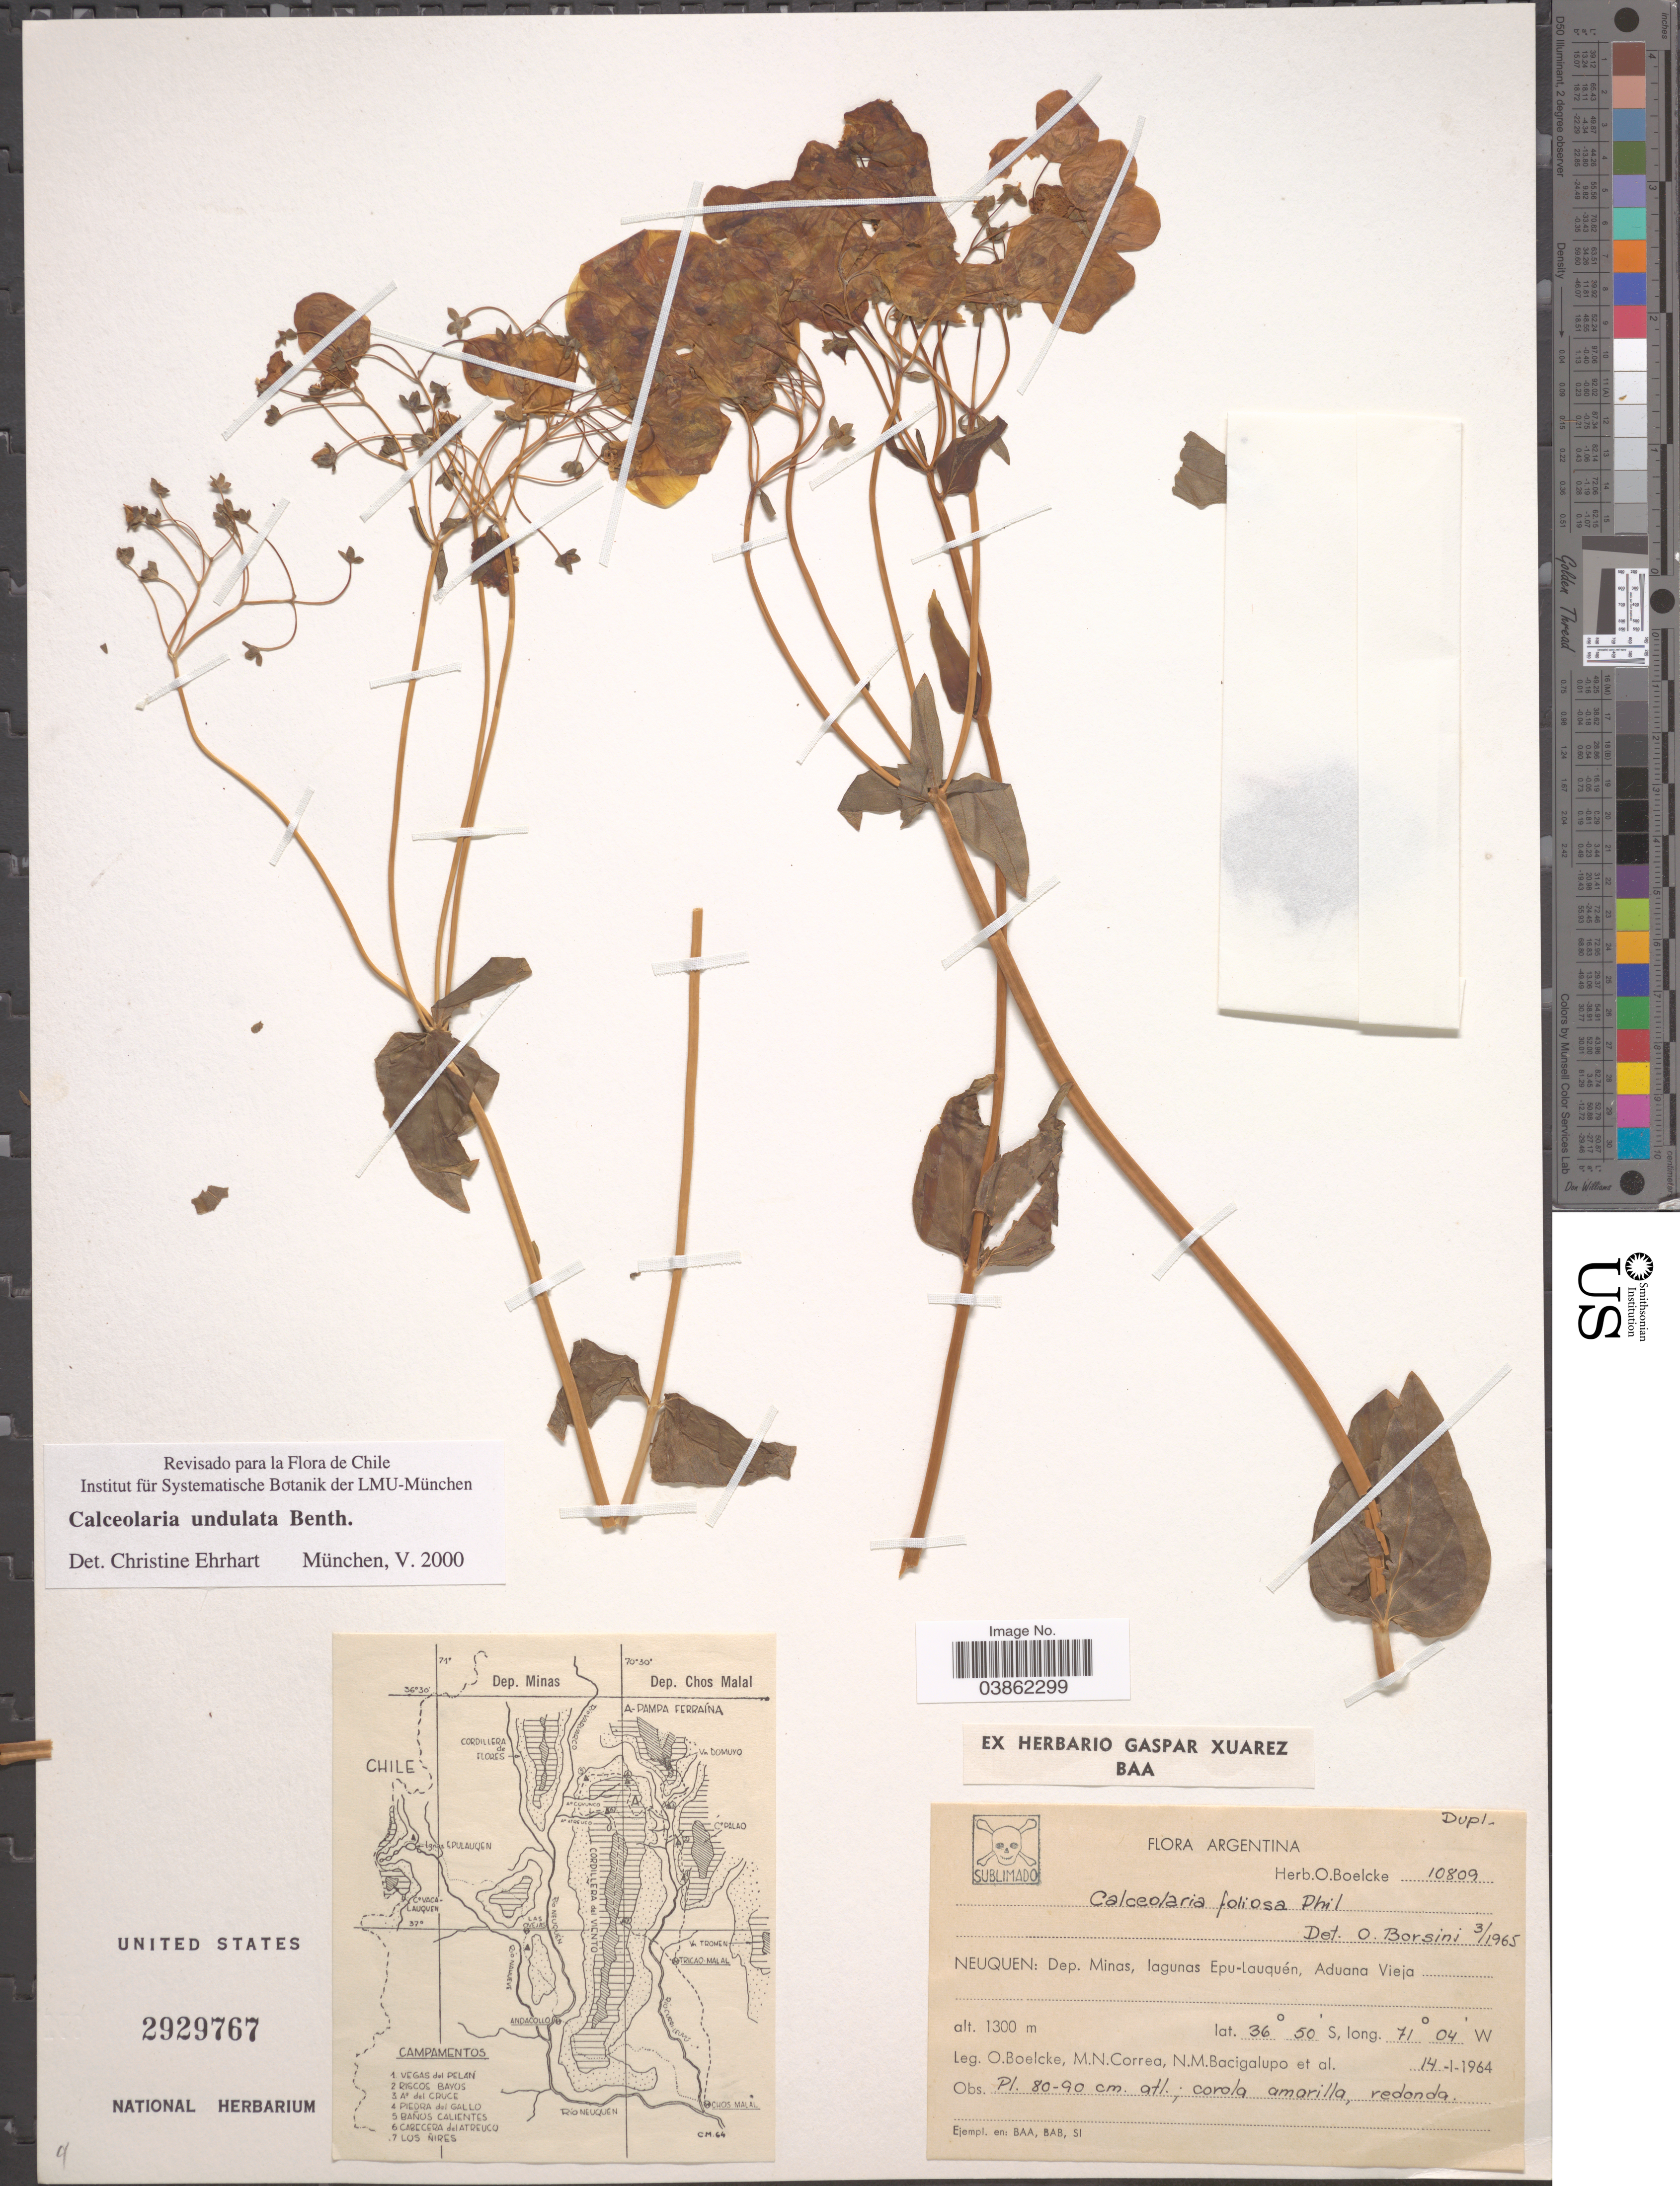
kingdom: Plantae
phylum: Tracheophyta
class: Magnoliopsida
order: Lamiales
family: Calceolariaceae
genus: Calceolaria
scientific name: Calceolaria undulata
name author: Benth.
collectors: O. Boelcke, M. N. Correa, N. M. Bacigalupo & et al.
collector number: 10809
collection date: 1964-01-14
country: Argentina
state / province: Neuquen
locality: Dep. Minas, lagunas Epu-Lauguén, Aduana Vieja.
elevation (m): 1300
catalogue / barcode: US 2929767